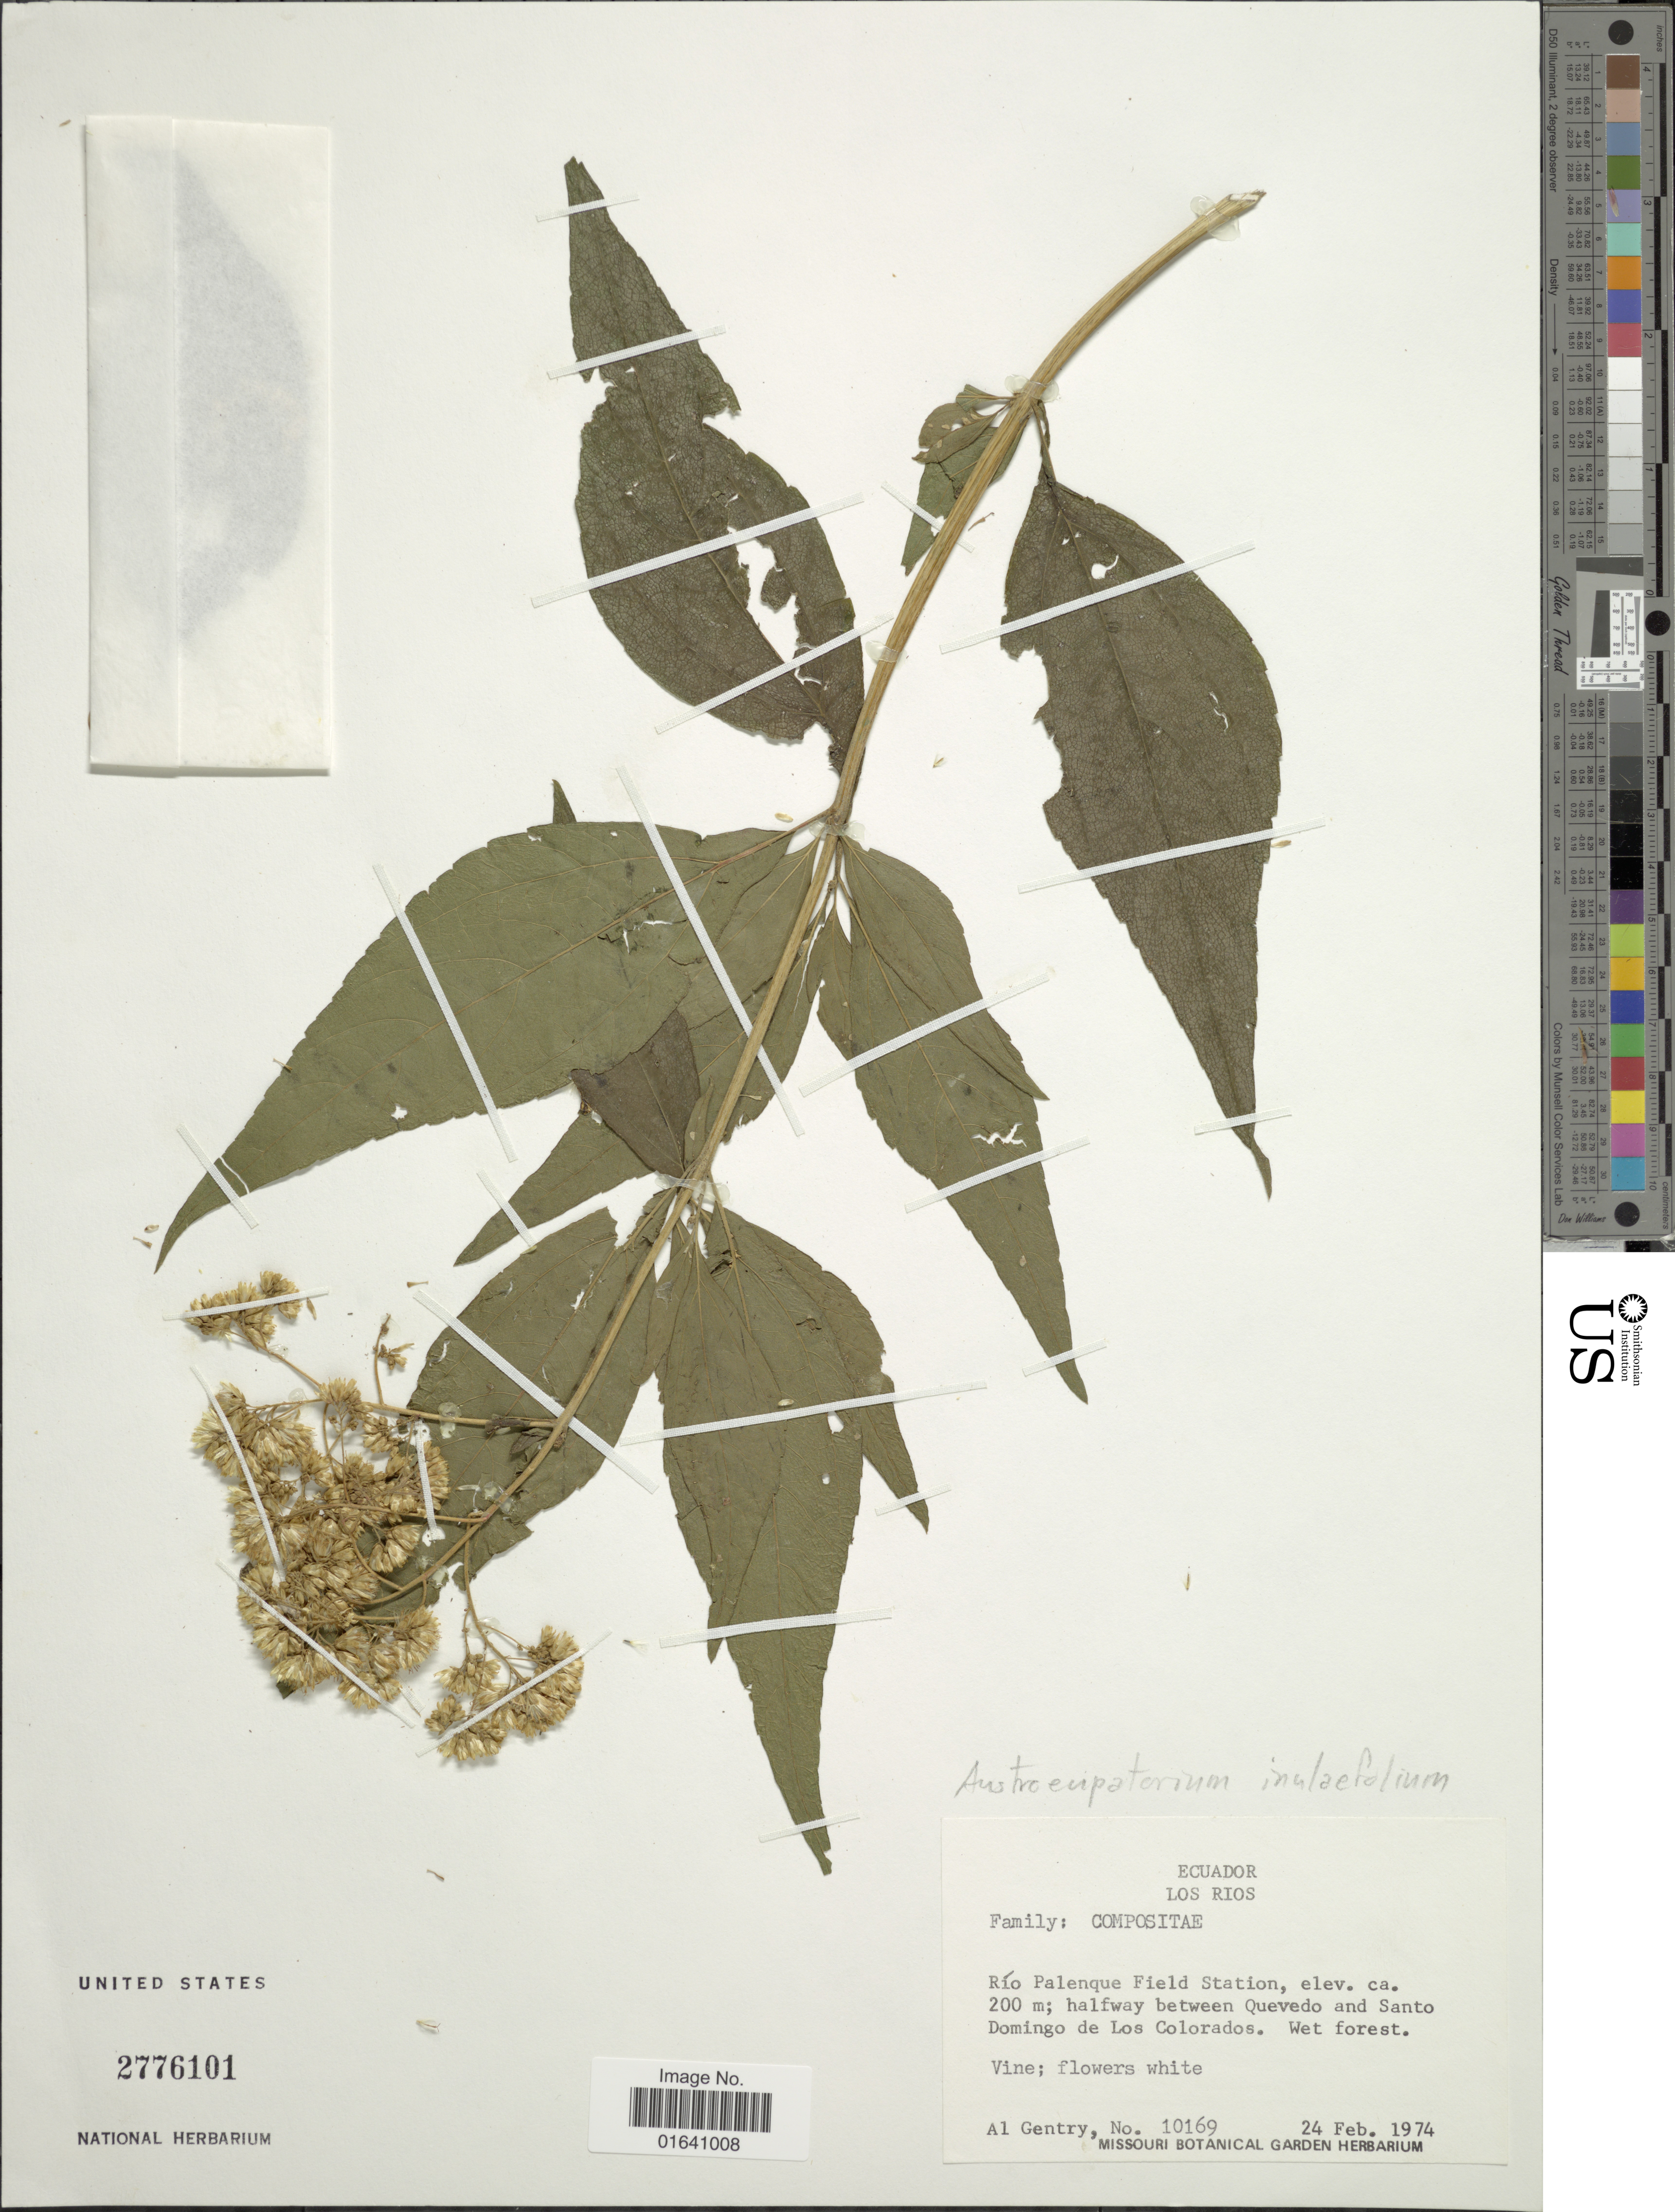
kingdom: Plantae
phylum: Tracheophyta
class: Magnoliopsida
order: Asterales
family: Asteraceae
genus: Austroeupatorium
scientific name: Austroeupatorium decemflorum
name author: (DC.) R.M. King & H. Rob.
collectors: A. H. Gentry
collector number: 10169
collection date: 1974-02-24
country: Ecuador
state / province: Los Ríos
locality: Río Palenque Field Station, halfway Quevedo and Santo Domingo de Los Colorados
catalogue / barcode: US 2776101